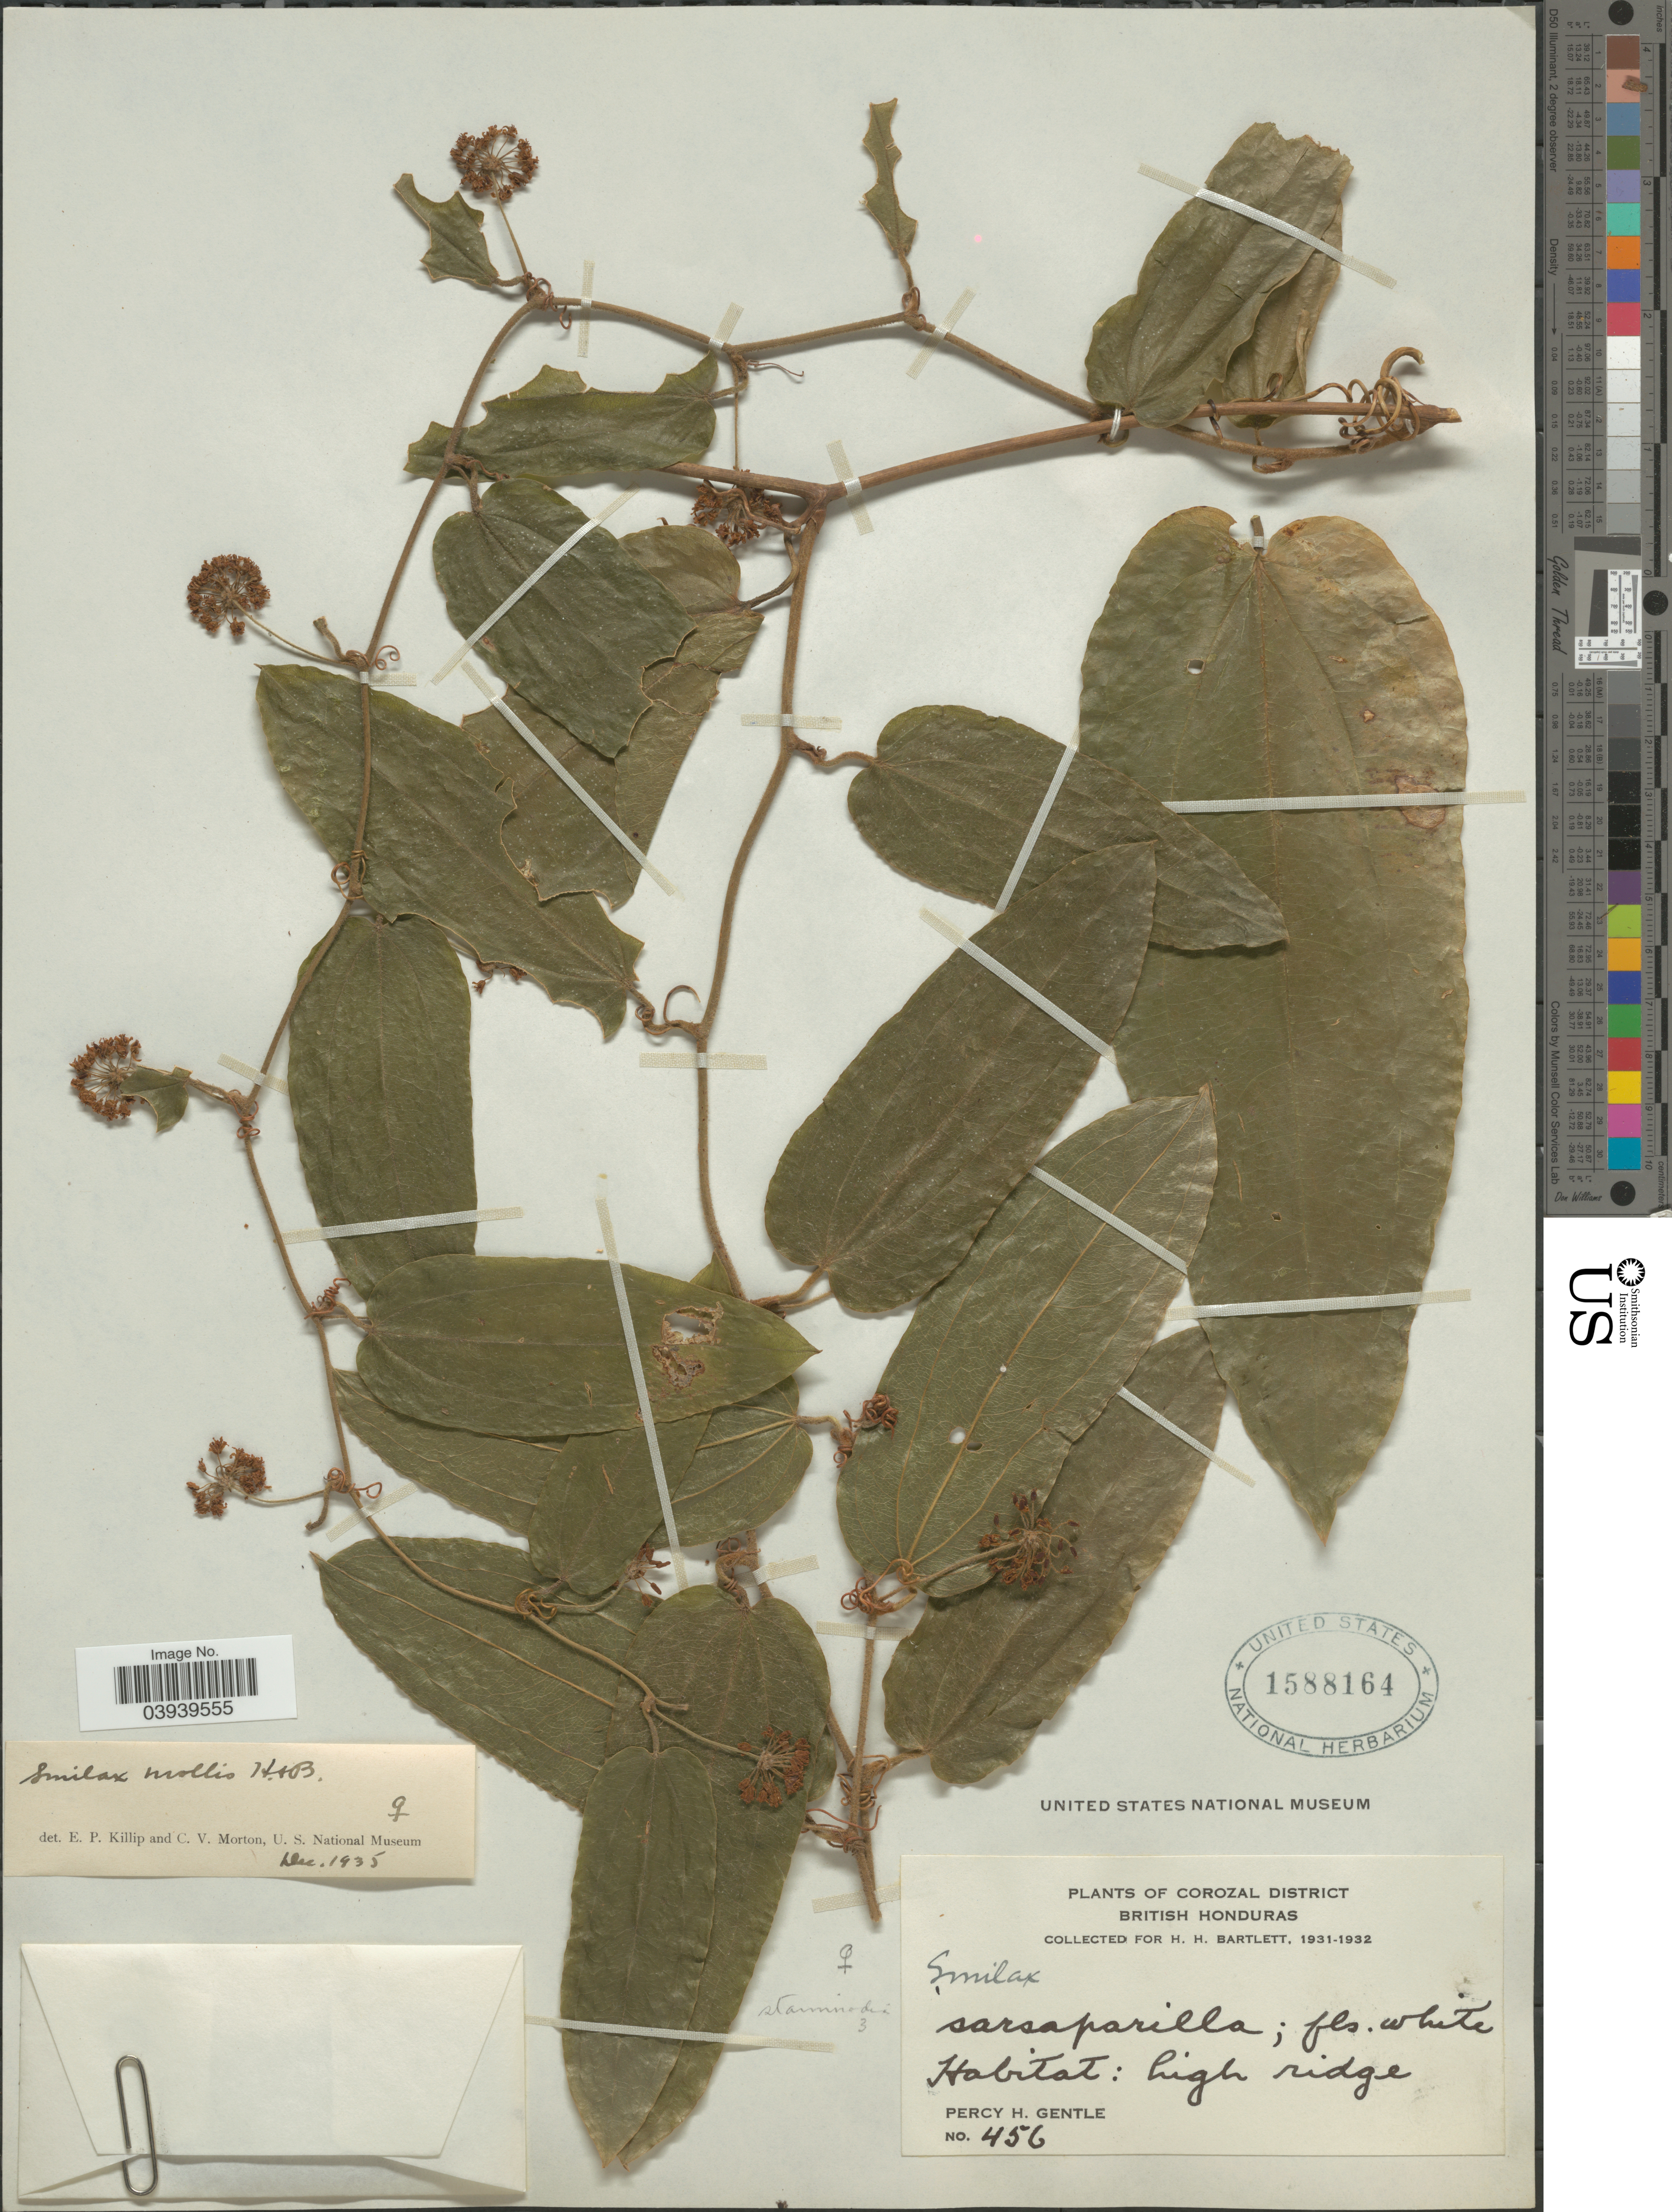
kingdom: Plantae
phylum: Tracheophyta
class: Liliopsida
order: Liliales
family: Smilacaceae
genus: Smilax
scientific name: Smilax mollis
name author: Humb. & Bonpl. ex Willd.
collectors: P. H. Gentle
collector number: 456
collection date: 1931/1932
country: Belize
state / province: Corozal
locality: Corozal District. British Honduras.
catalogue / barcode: US 1588164